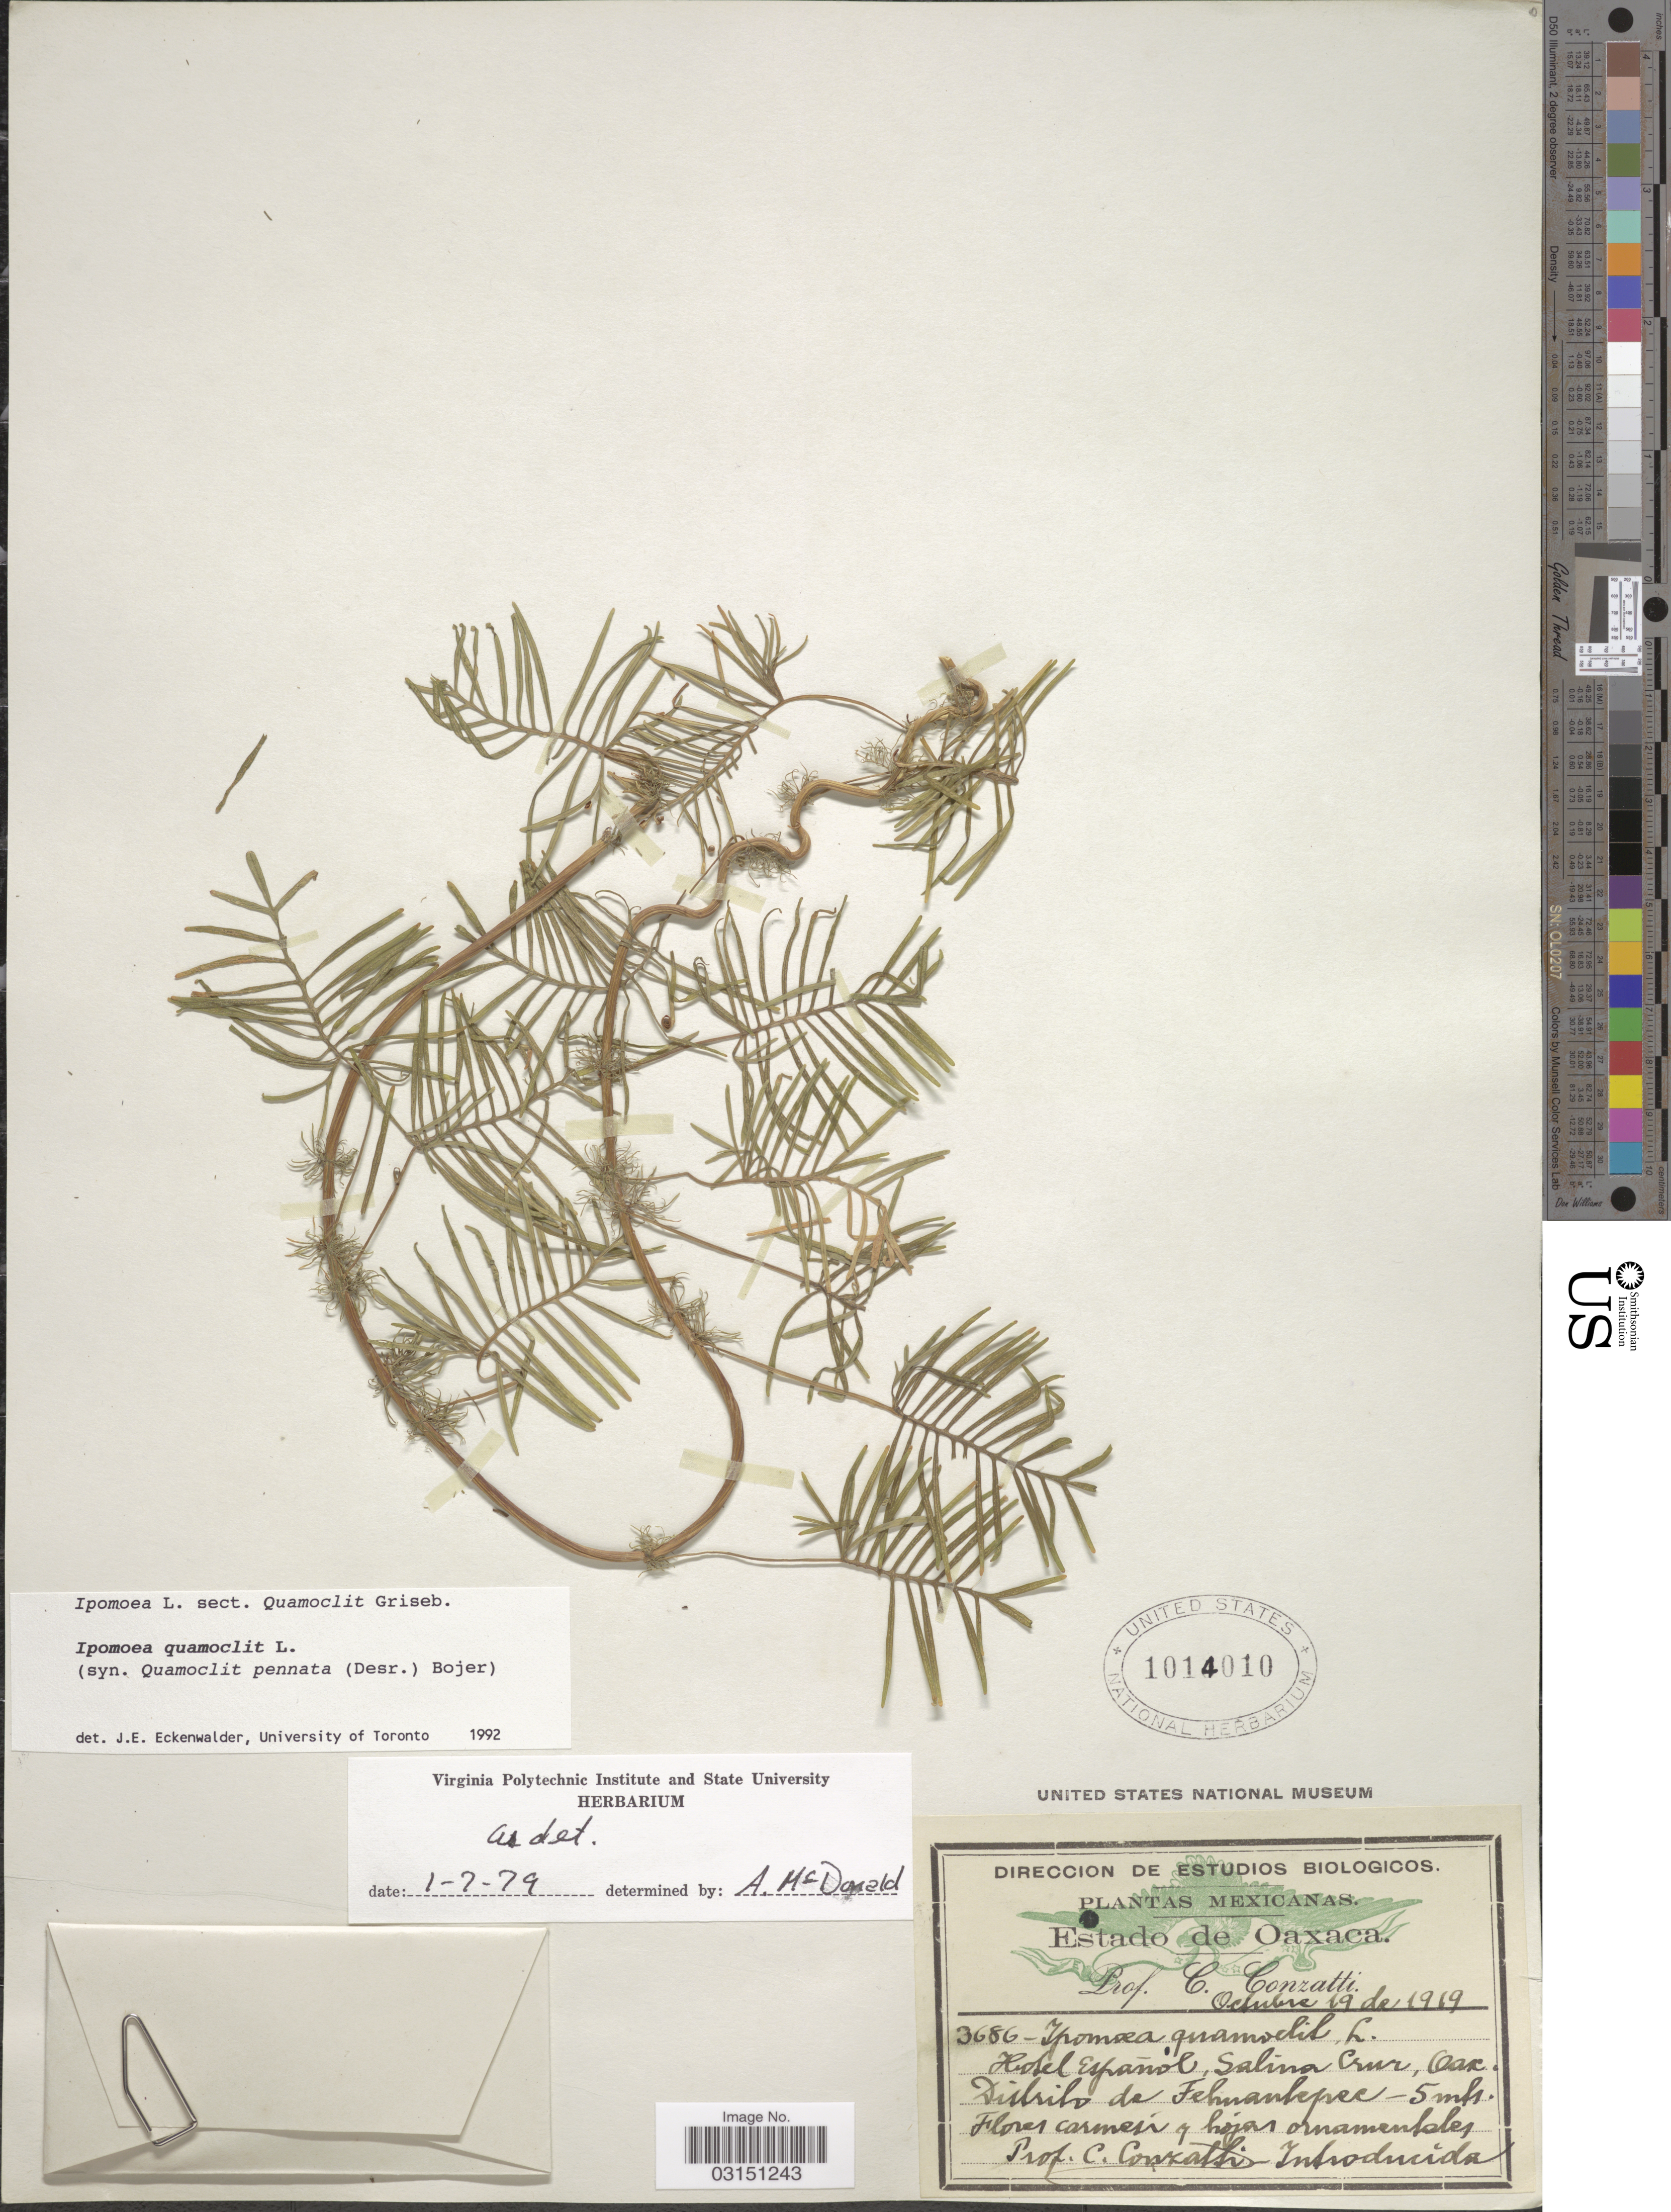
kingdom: Plantae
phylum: Tracheophyta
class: Magnoliopsida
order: Solanales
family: Convolvulaceae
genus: Ipomoea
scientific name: Ipomoea quamoclit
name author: L.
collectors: C. Conzatti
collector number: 3686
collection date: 1919-10-19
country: Mexico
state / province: Oaxaca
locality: Hotel Español, Salina Cruz, Distrito de Tehuantepec.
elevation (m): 5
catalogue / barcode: US 1014010